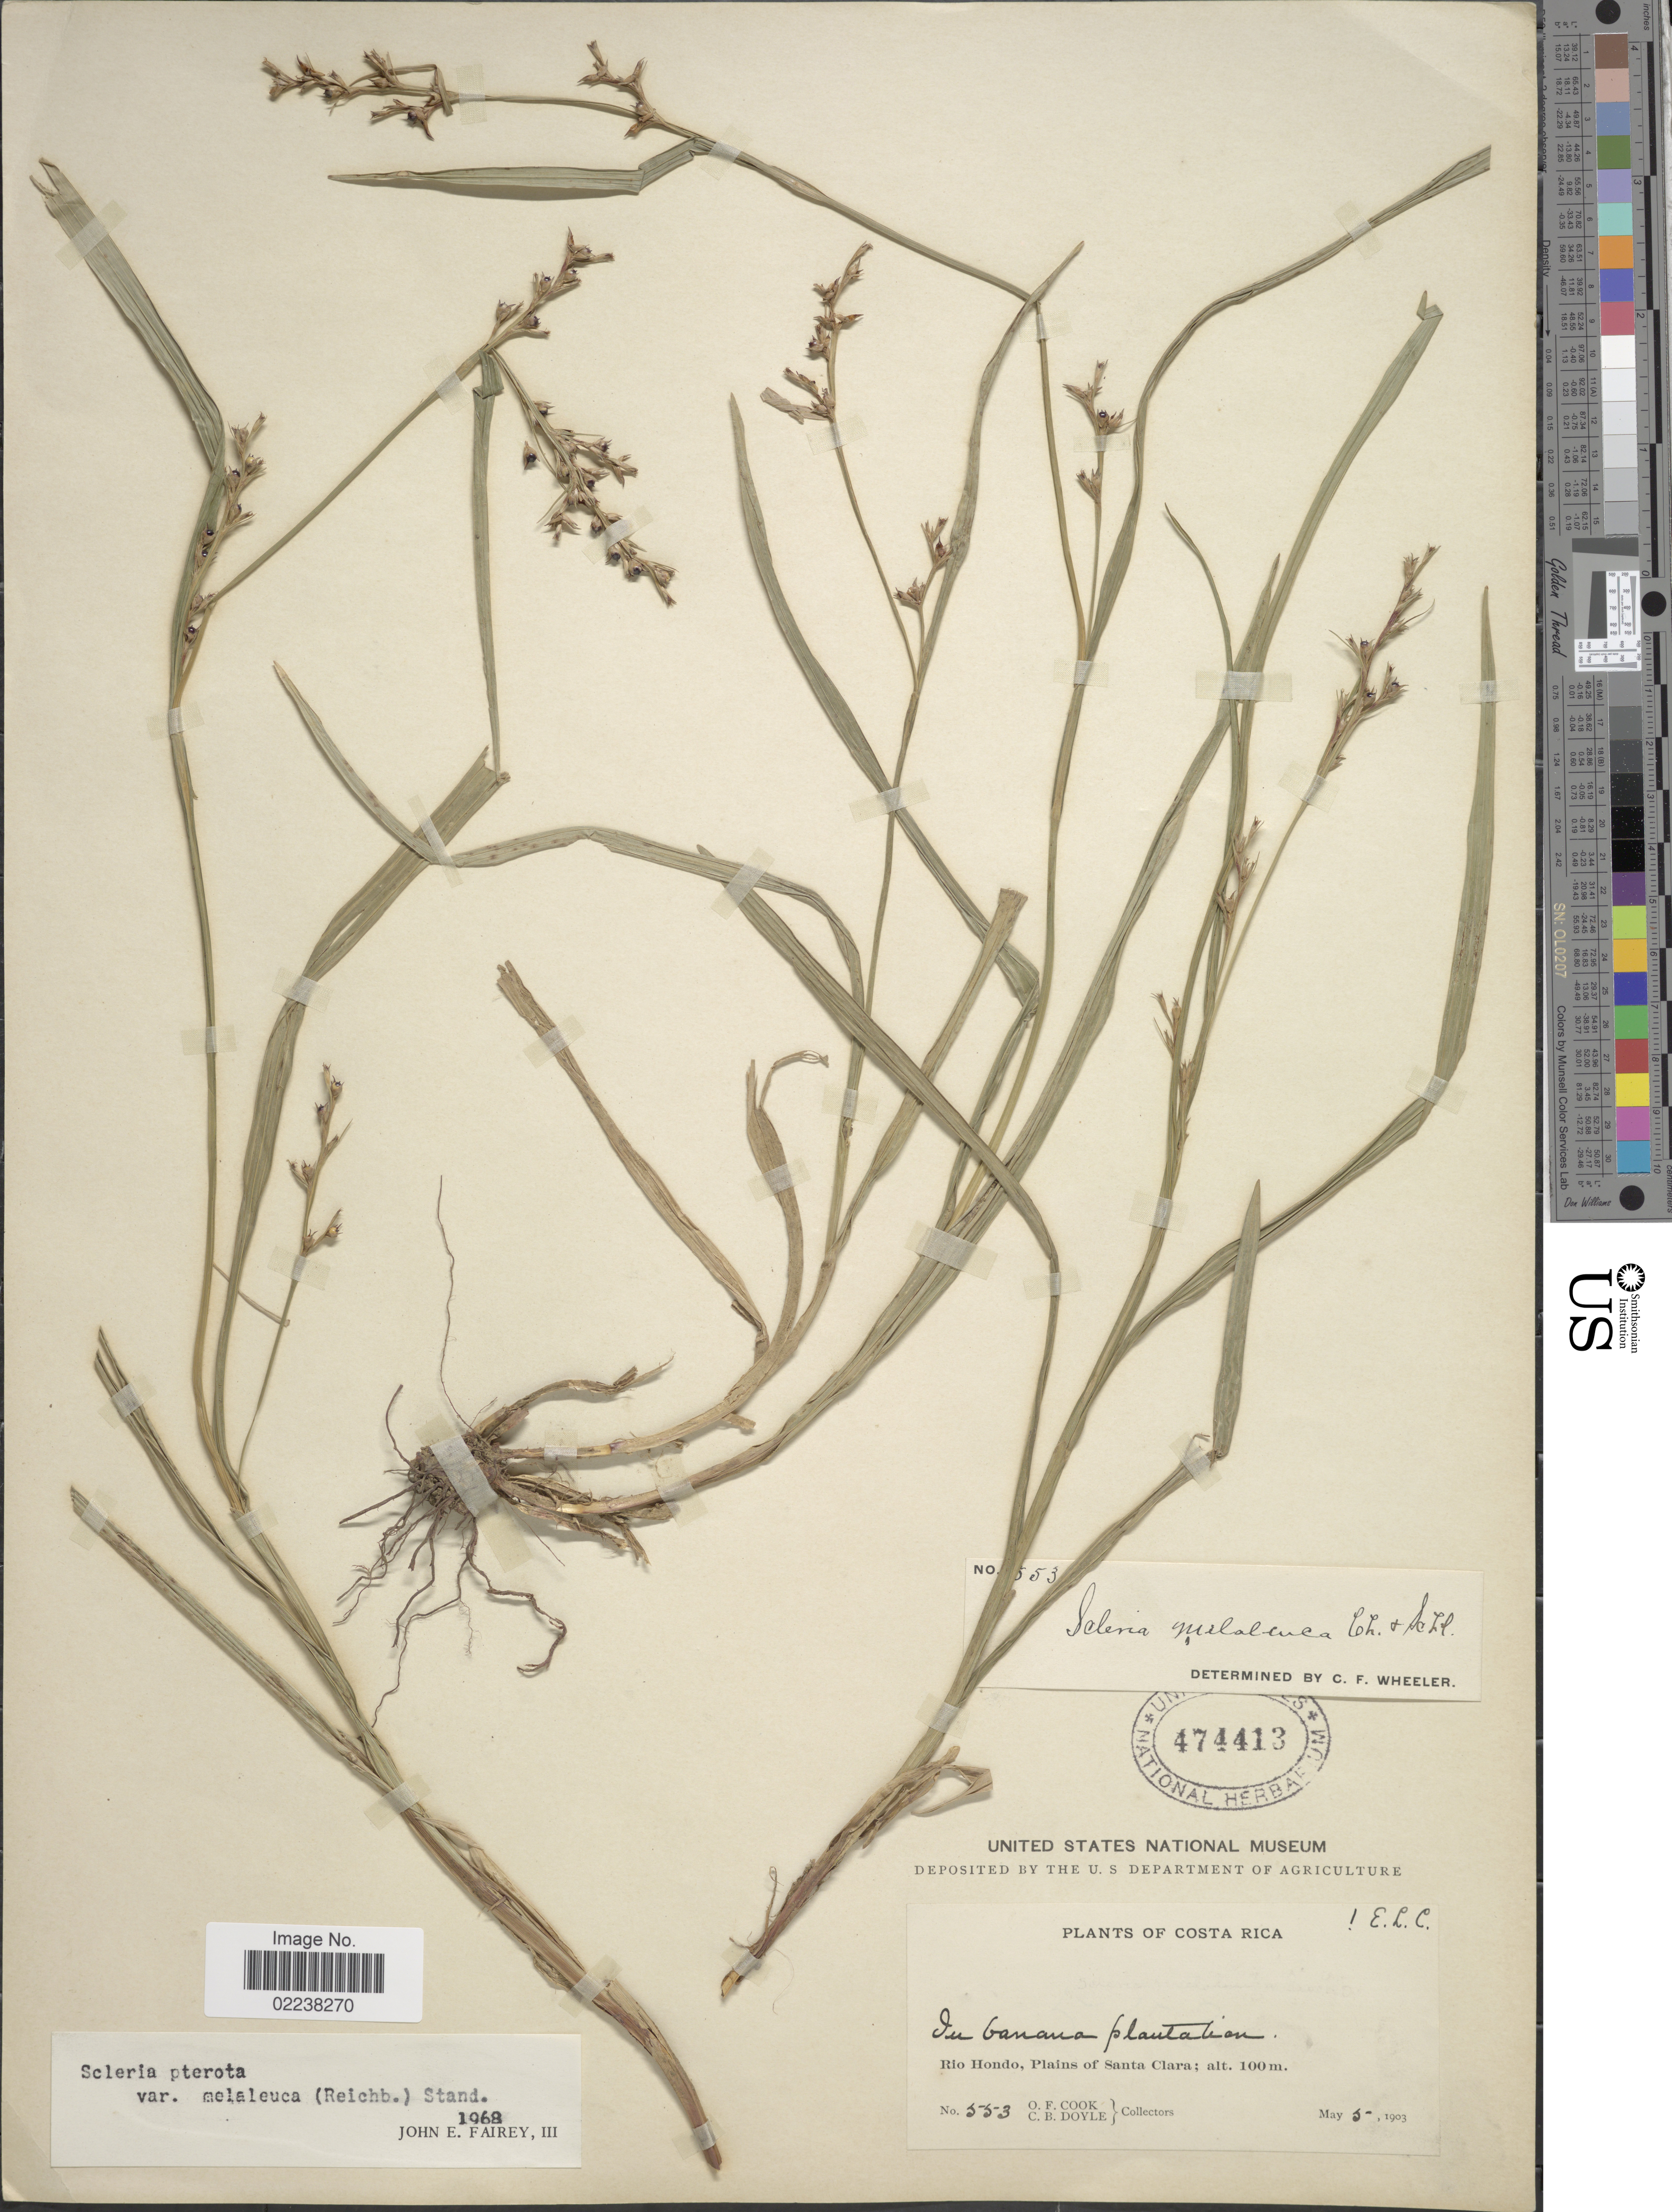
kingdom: Plantae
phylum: Tracheophyta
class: Liliopsida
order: Poales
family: Cyperaceae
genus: Scleria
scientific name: Scleria gaertneri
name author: Raddi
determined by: Strong, Mark T., (BOT), Smithsonian Institution - National Museum of Natural History (UNITED STATES)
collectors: O. F. Cook & C. Doyle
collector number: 553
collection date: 1903-05-05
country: Costa Rica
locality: Rio Hondo, Plains of Santa Clara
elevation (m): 100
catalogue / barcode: US 474413